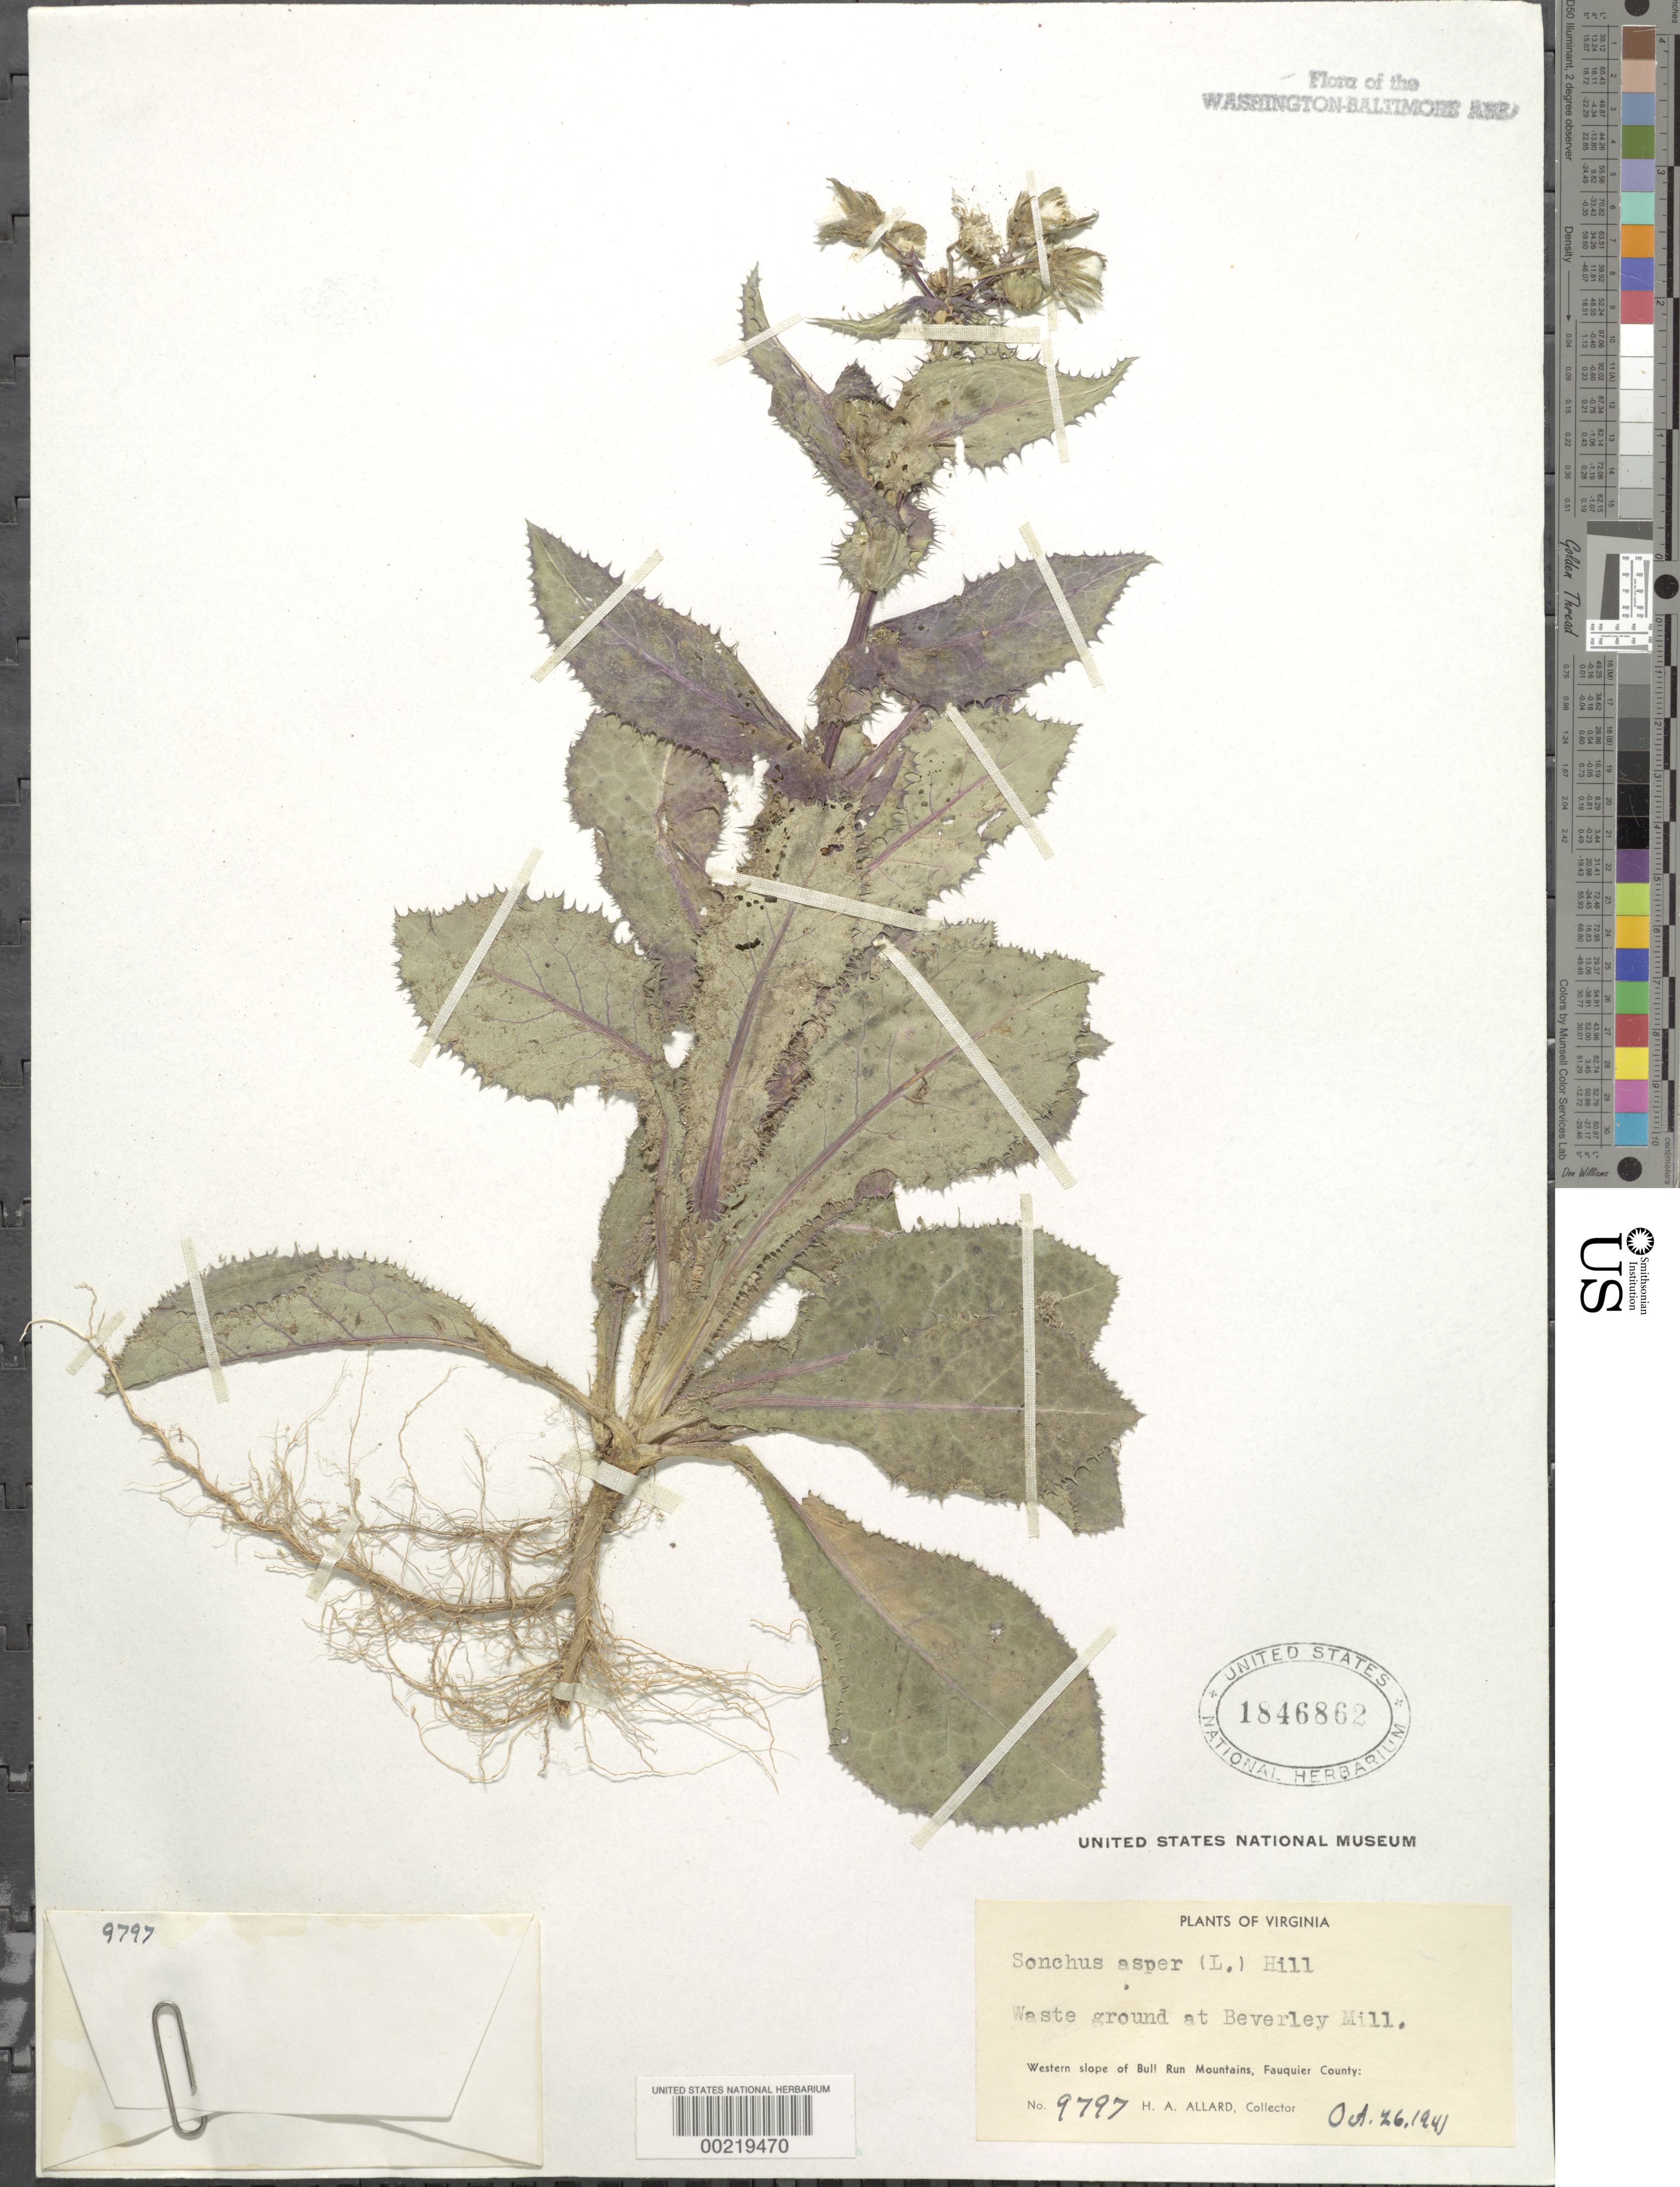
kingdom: Plantae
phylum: Tracheophyta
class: Magnoliopsida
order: Asterales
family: Asteraceae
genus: Sonchus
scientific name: Sonchus asper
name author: (L.) Hill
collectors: H. A. Allard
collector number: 9797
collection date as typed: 26 Oct 1941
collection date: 1941-10-26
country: United States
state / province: Virginia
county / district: Fauquier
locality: Beverley Mill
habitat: Waste ground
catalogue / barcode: US 1846862